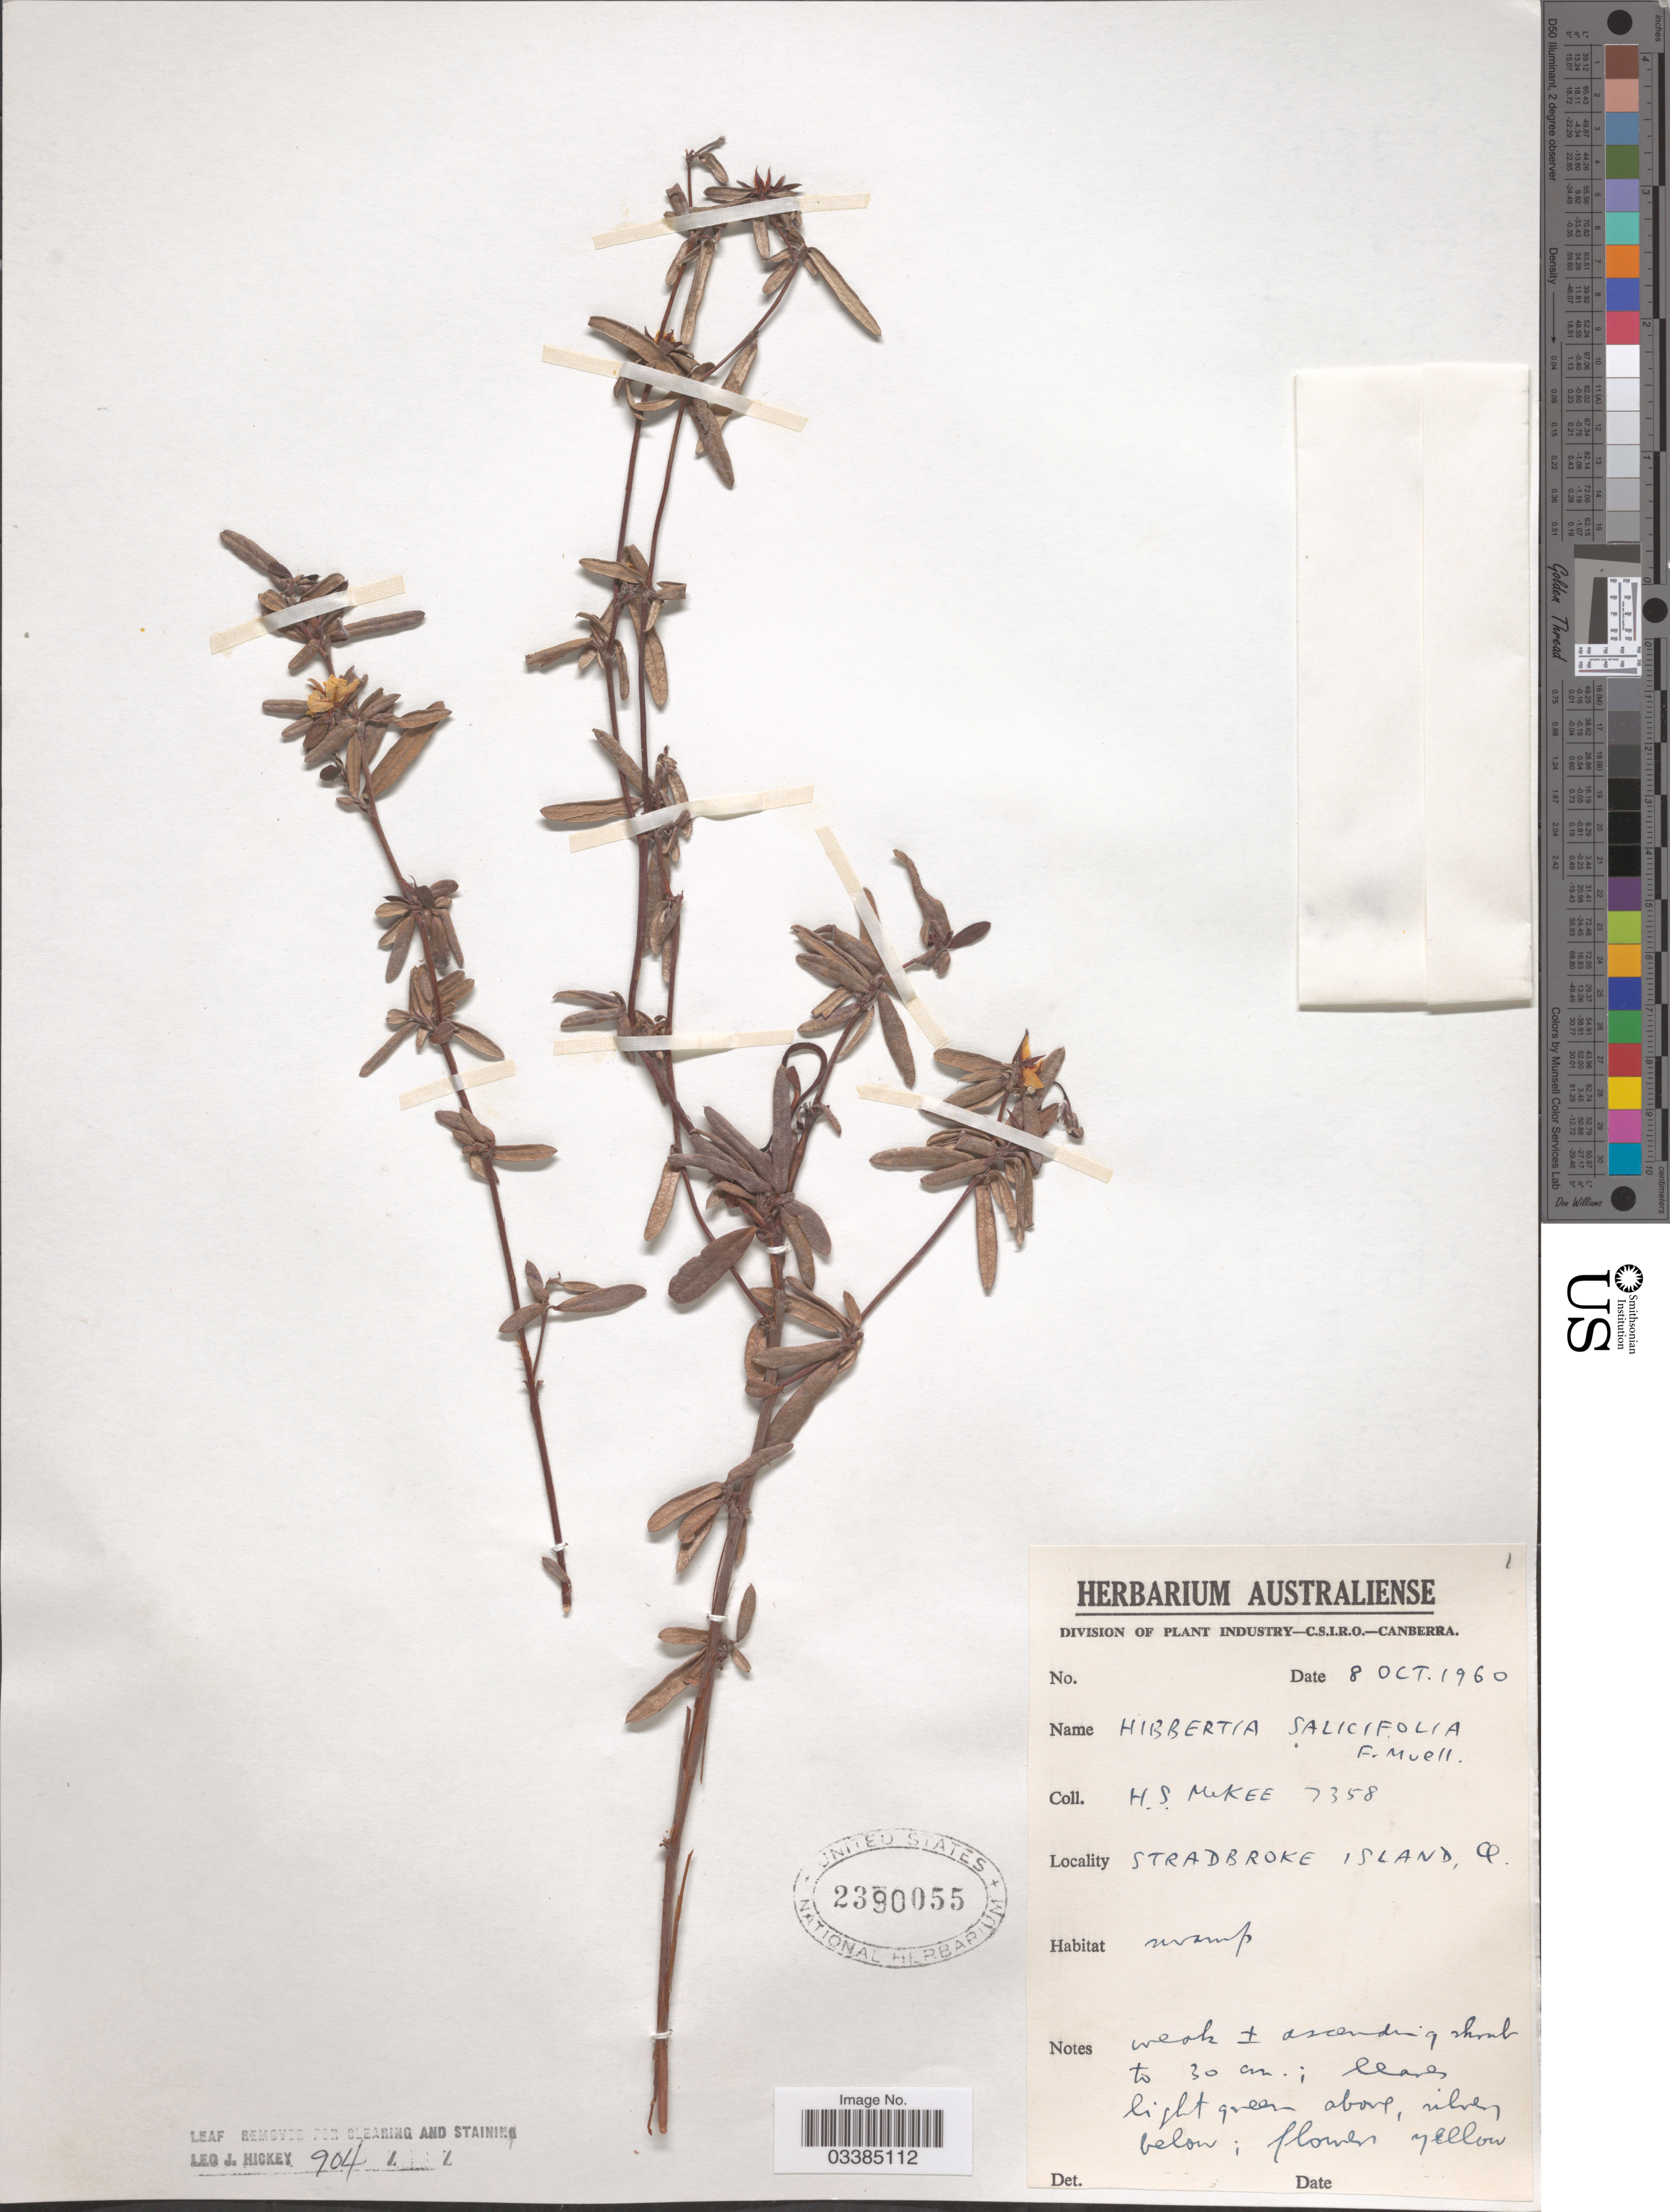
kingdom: Plantae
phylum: Tracheophyta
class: Magnoliopsida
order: Dilleniales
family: Dilleniaceae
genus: Hibbertia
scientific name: Hibbertia salicifolia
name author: Turcz.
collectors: H. S. McKee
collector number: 7358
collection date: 1960-10-08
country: Australia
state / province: Queensland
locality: Stradbroke Island, Q.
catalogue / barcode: US 2390055